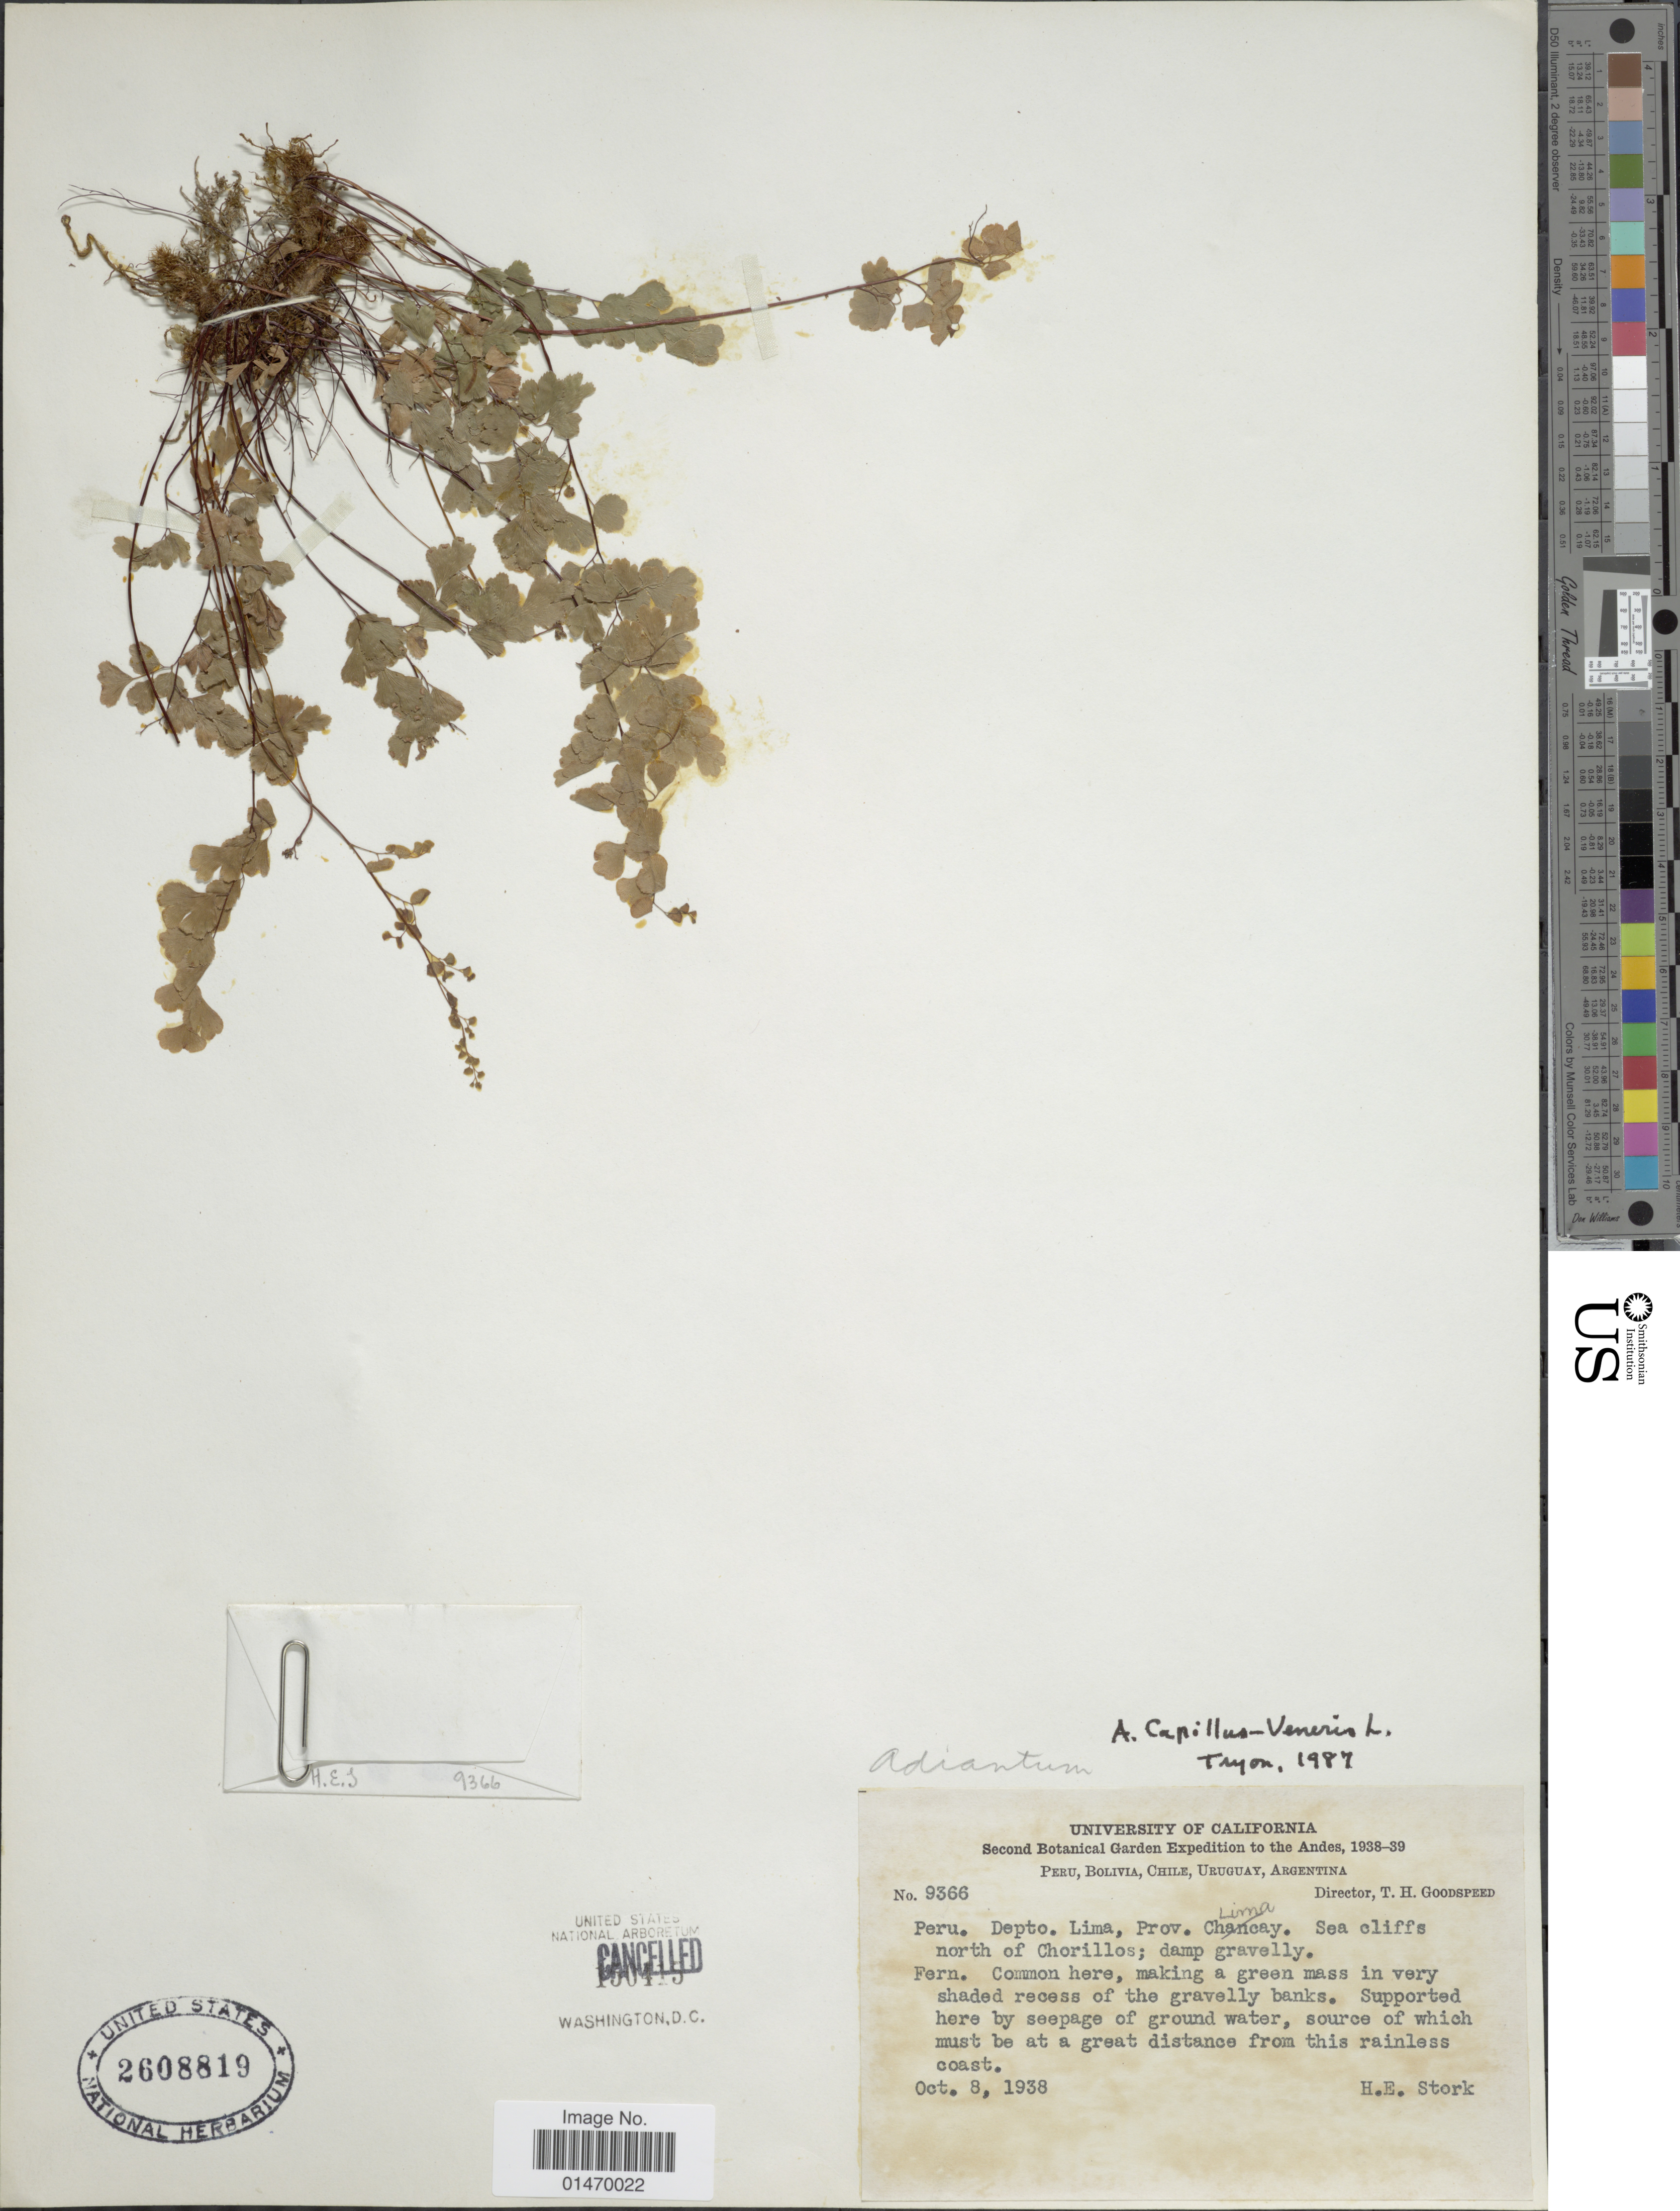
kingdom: Plantae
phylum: Tracheophyta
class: Polypodiopsida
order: Polypodiales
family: Pteridaceae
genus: Adiantum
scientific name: Adiantum capillus-veneris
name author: L.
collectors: H. E. Stork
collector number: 9366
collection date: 1938-10-08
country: Peru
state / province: Lima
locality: Depto. Lima, Prov. Chancay. Sea cliffs north of Chorillos.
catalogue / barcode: US 2608819